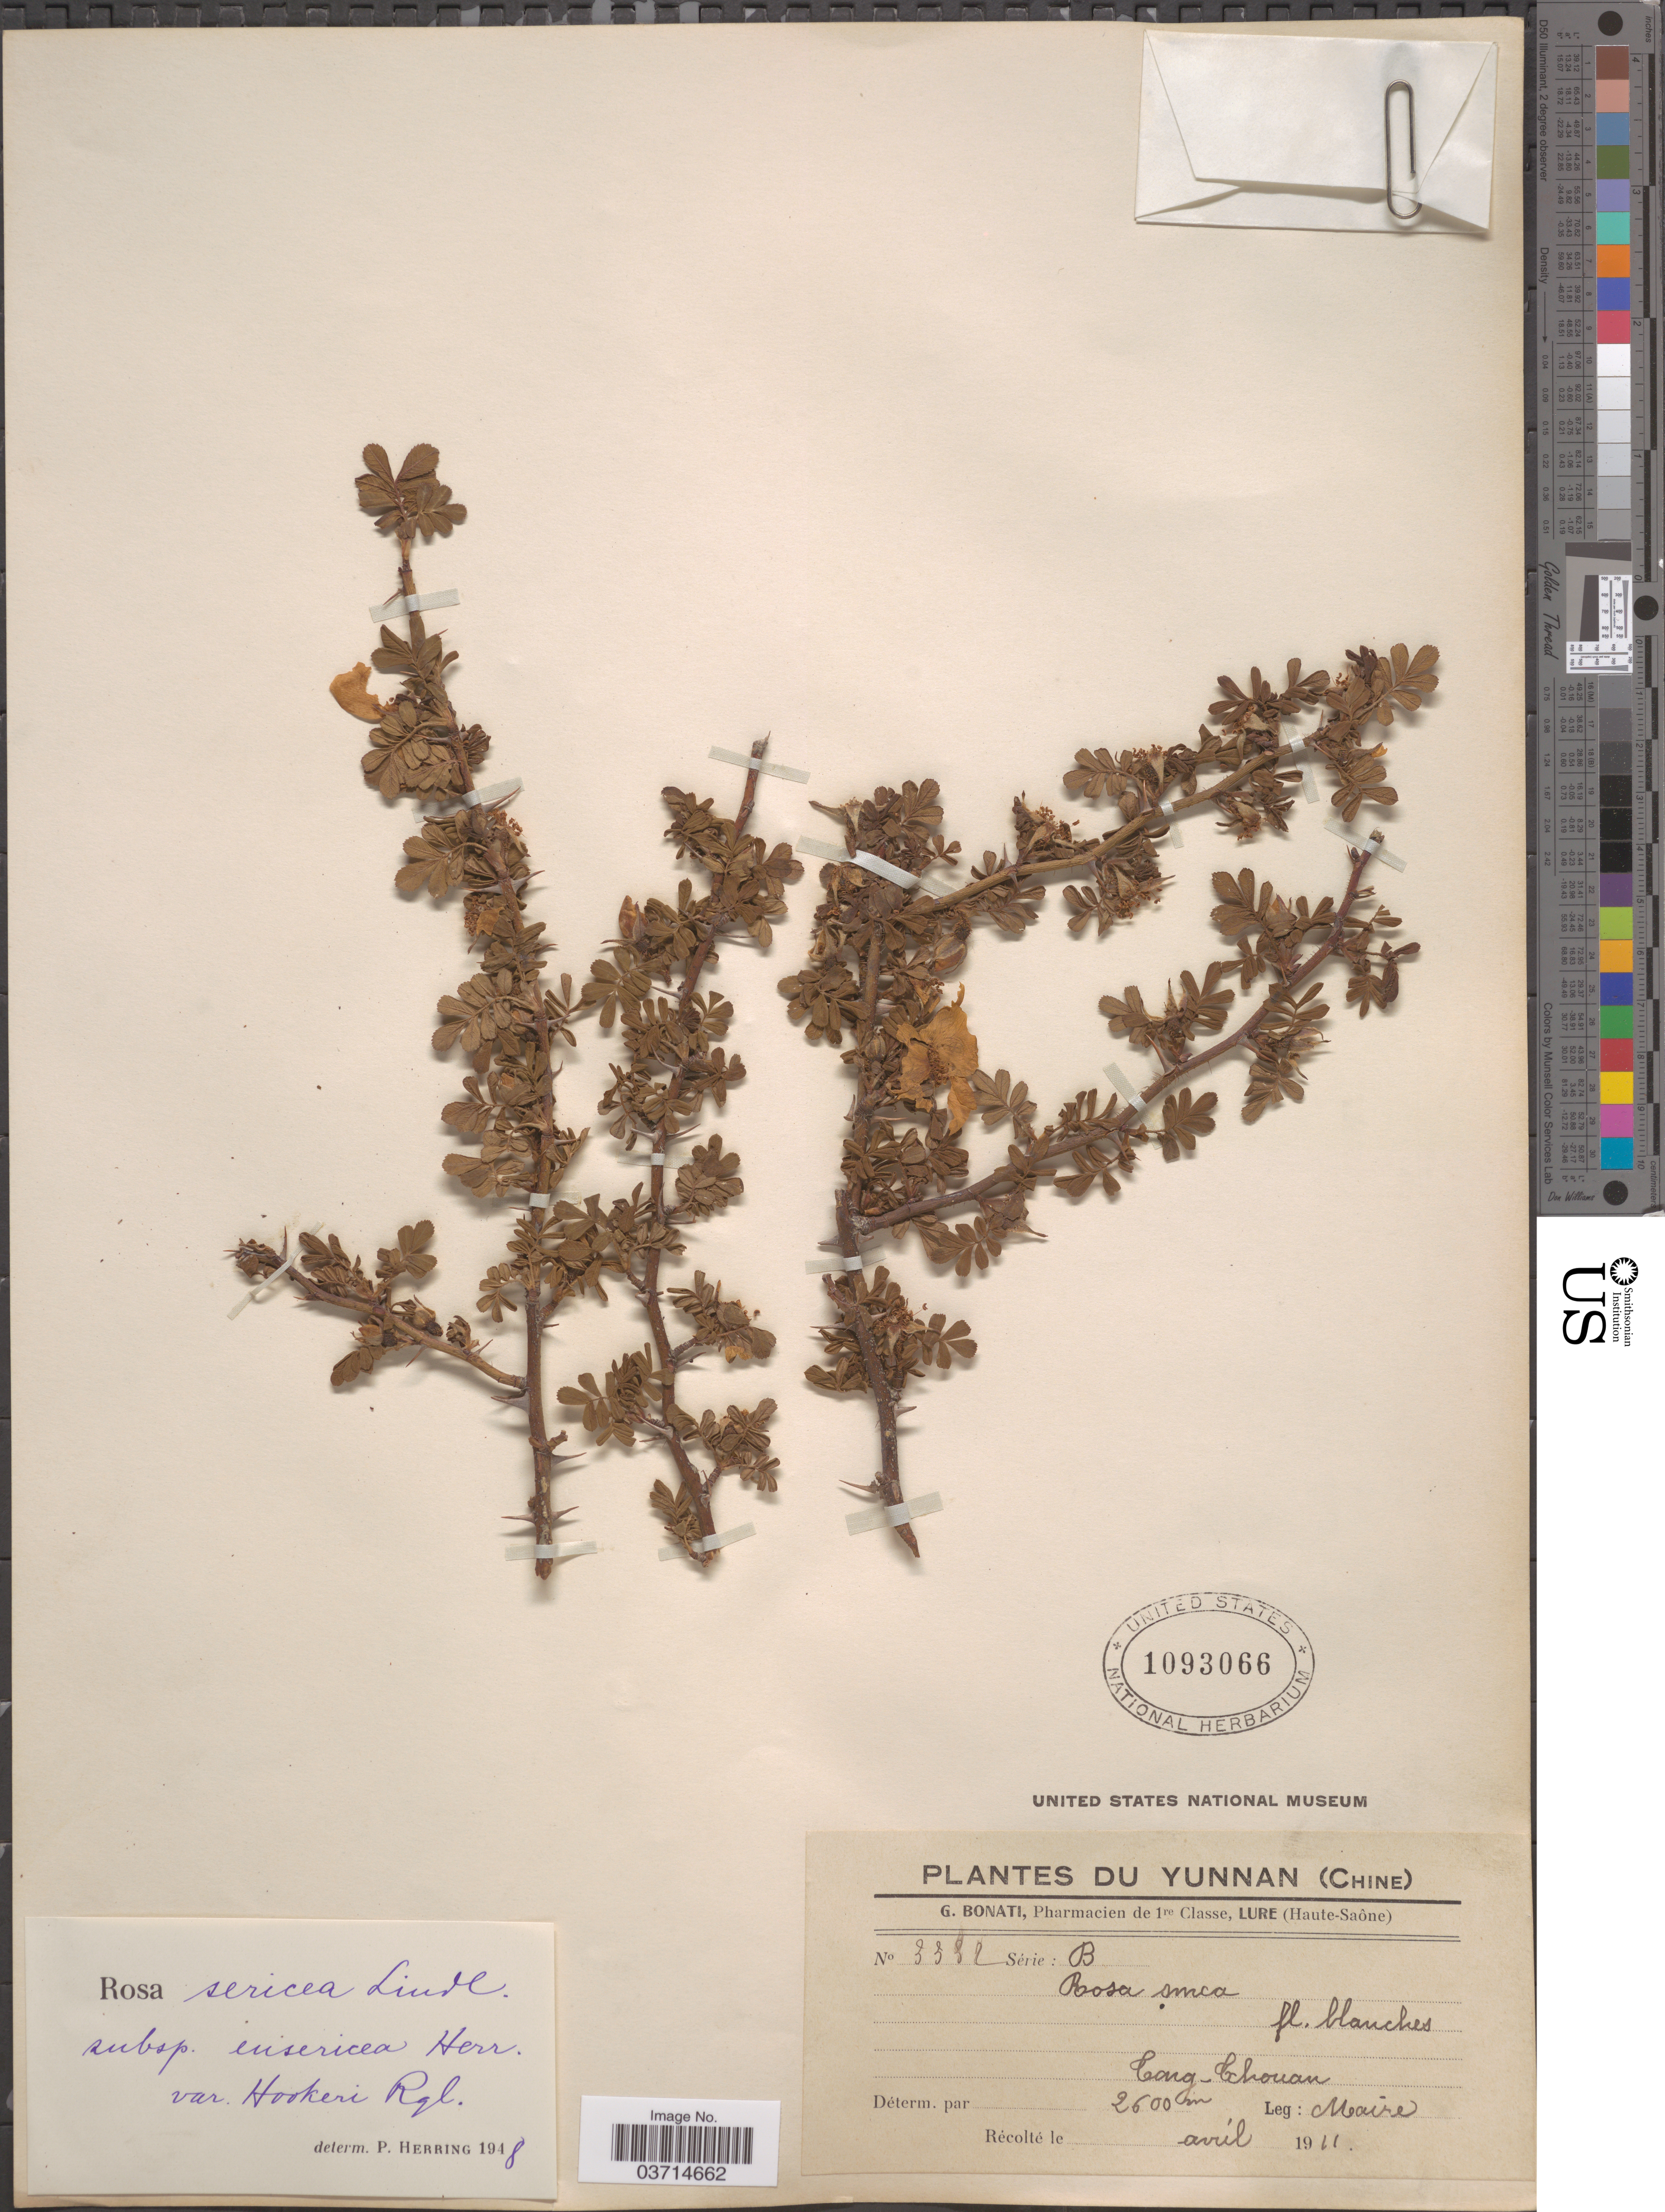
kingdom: Plantae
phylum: Tracheophyta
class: Magnoliopsida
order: Rosales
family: Rosaceae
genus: Rosa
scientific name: Rosa sericea var. hookeri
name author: Regel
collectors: Maire, --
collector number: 3332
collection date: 1911-04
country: China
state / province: Yunnan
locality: Tong-Chouan.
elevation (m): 2600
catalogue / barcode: US 1093066